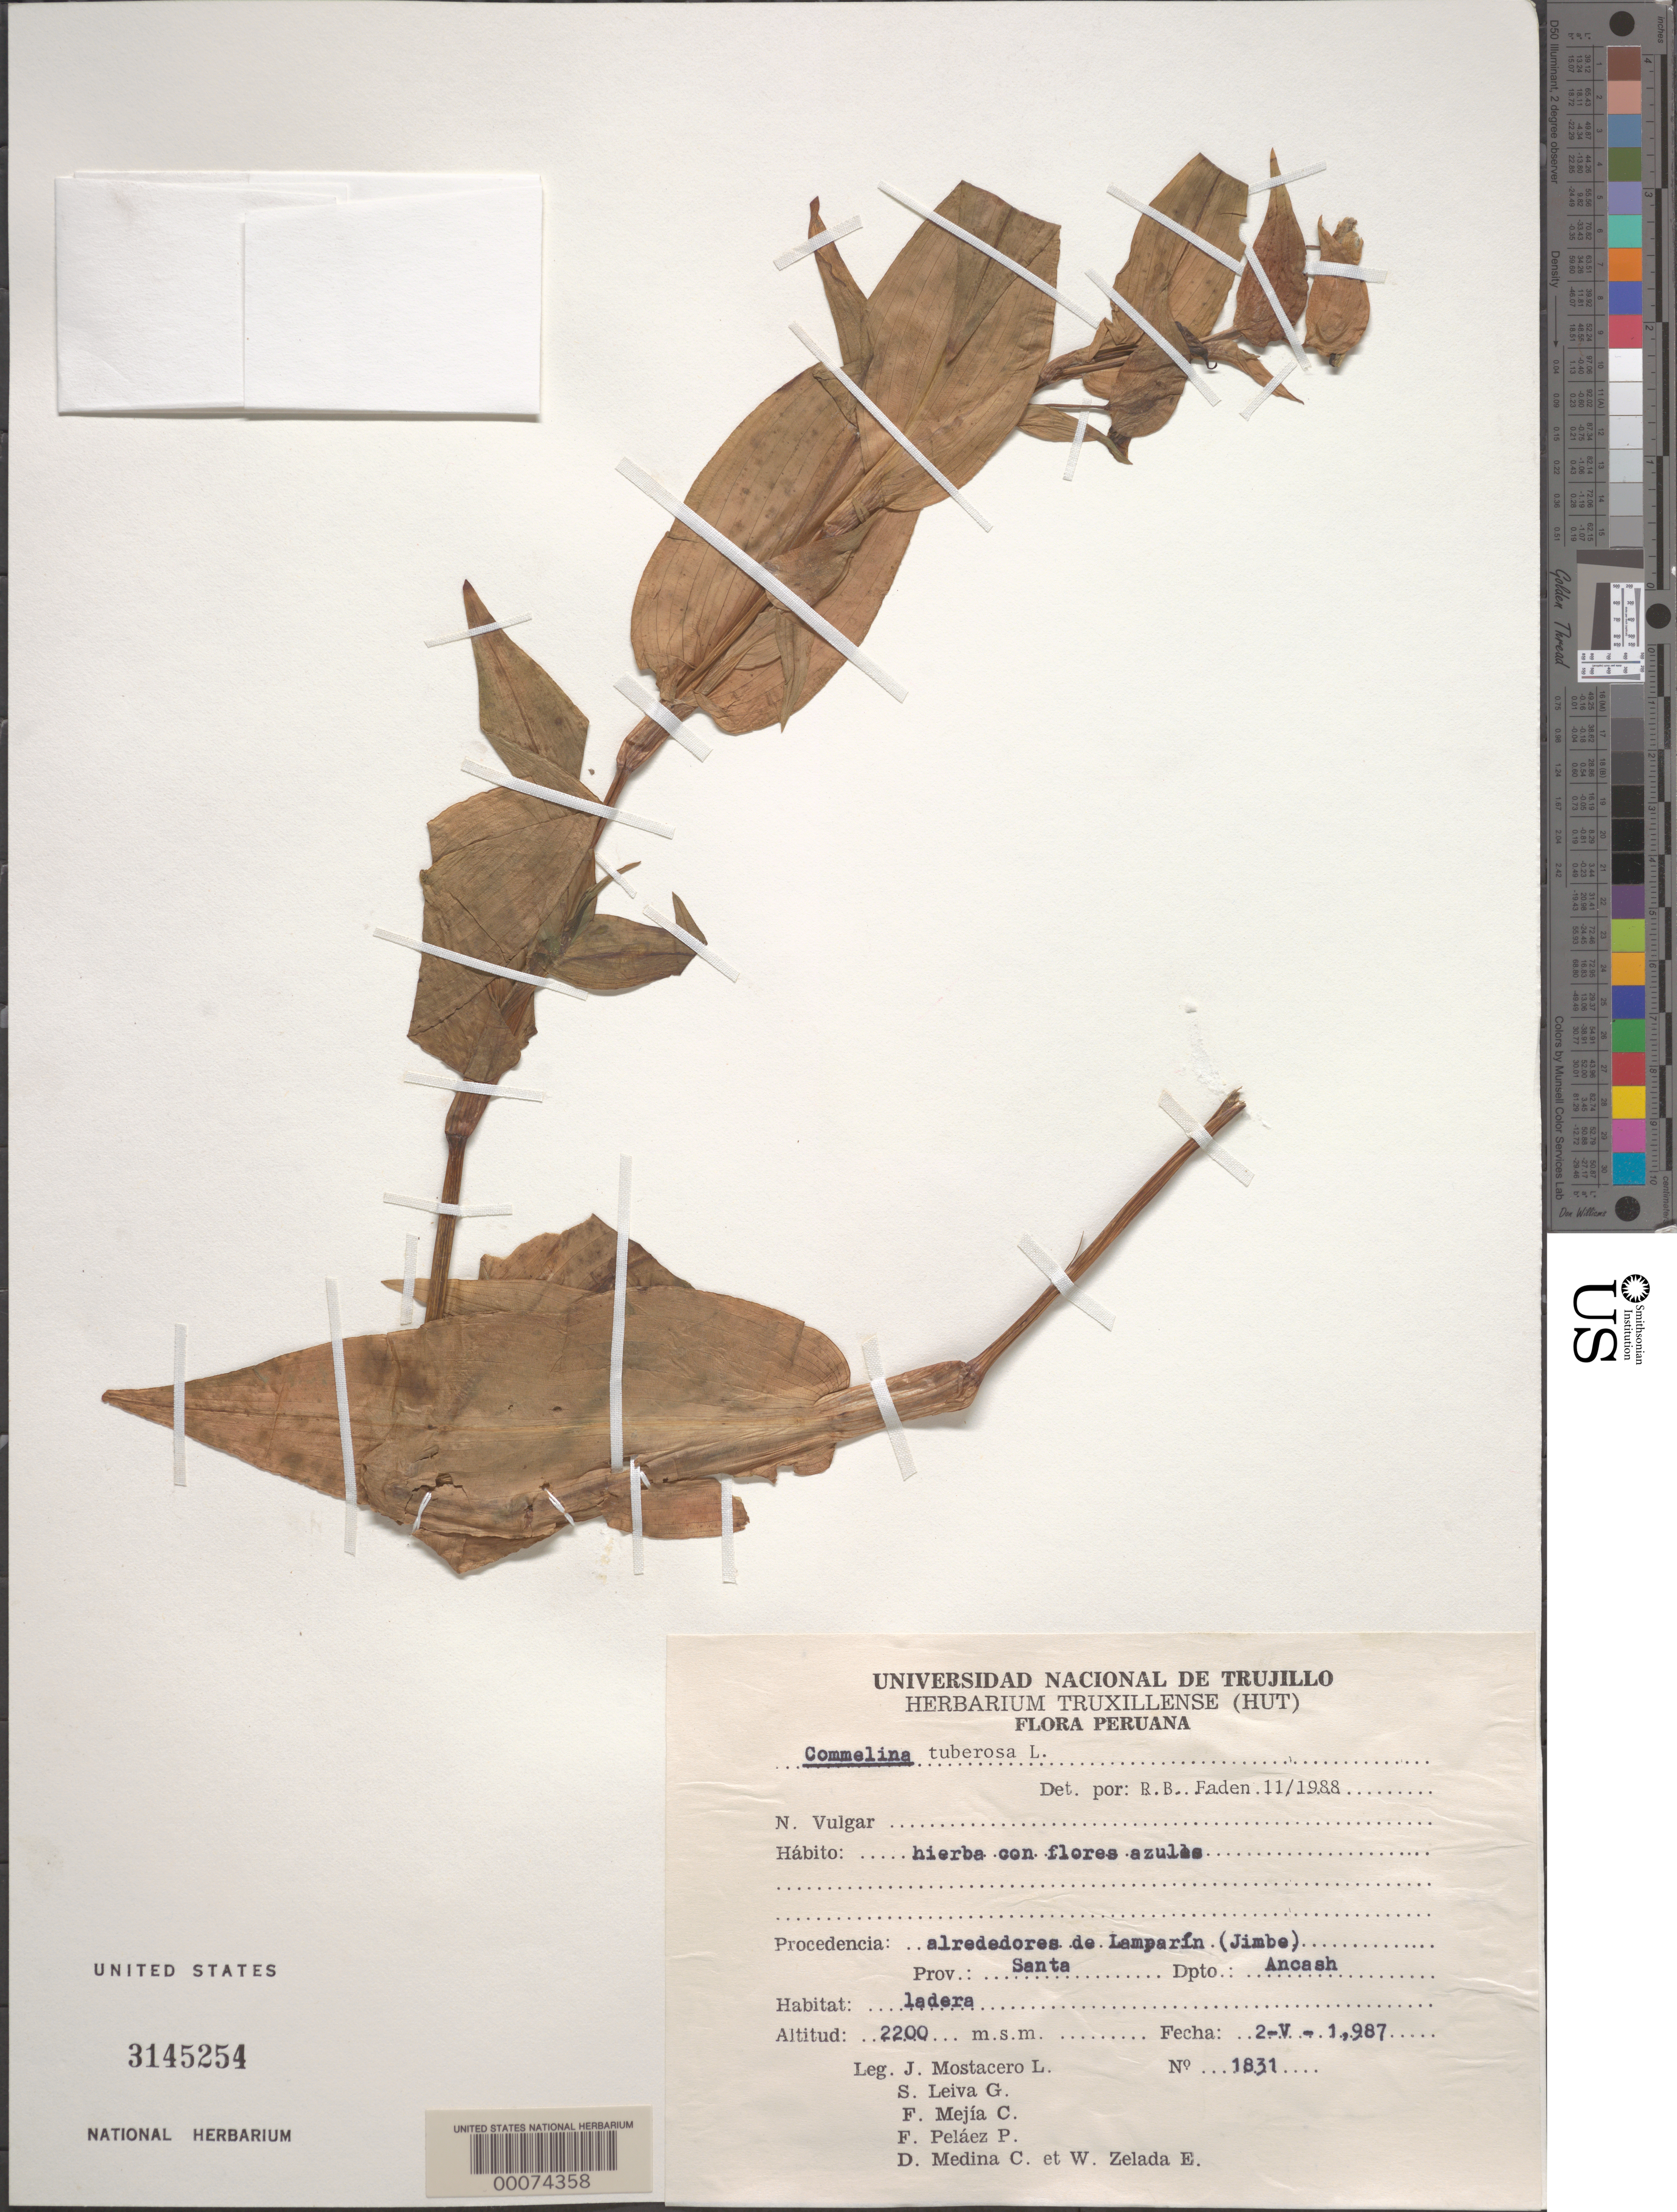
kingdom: Plantae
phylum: Tracheophyta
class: Liliopsida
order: Commelinales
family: Commelinaceae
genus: Commelina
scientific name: Commelina tuberosa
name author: L.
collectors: J. Mostacero L.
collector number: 1831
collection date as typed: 02 May 1987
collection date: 1987-05-02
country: Peru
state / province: Ancash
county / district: Santa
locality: outskirts of Lamparin (Jimbe)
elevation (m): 2200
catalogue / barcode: US 3145254